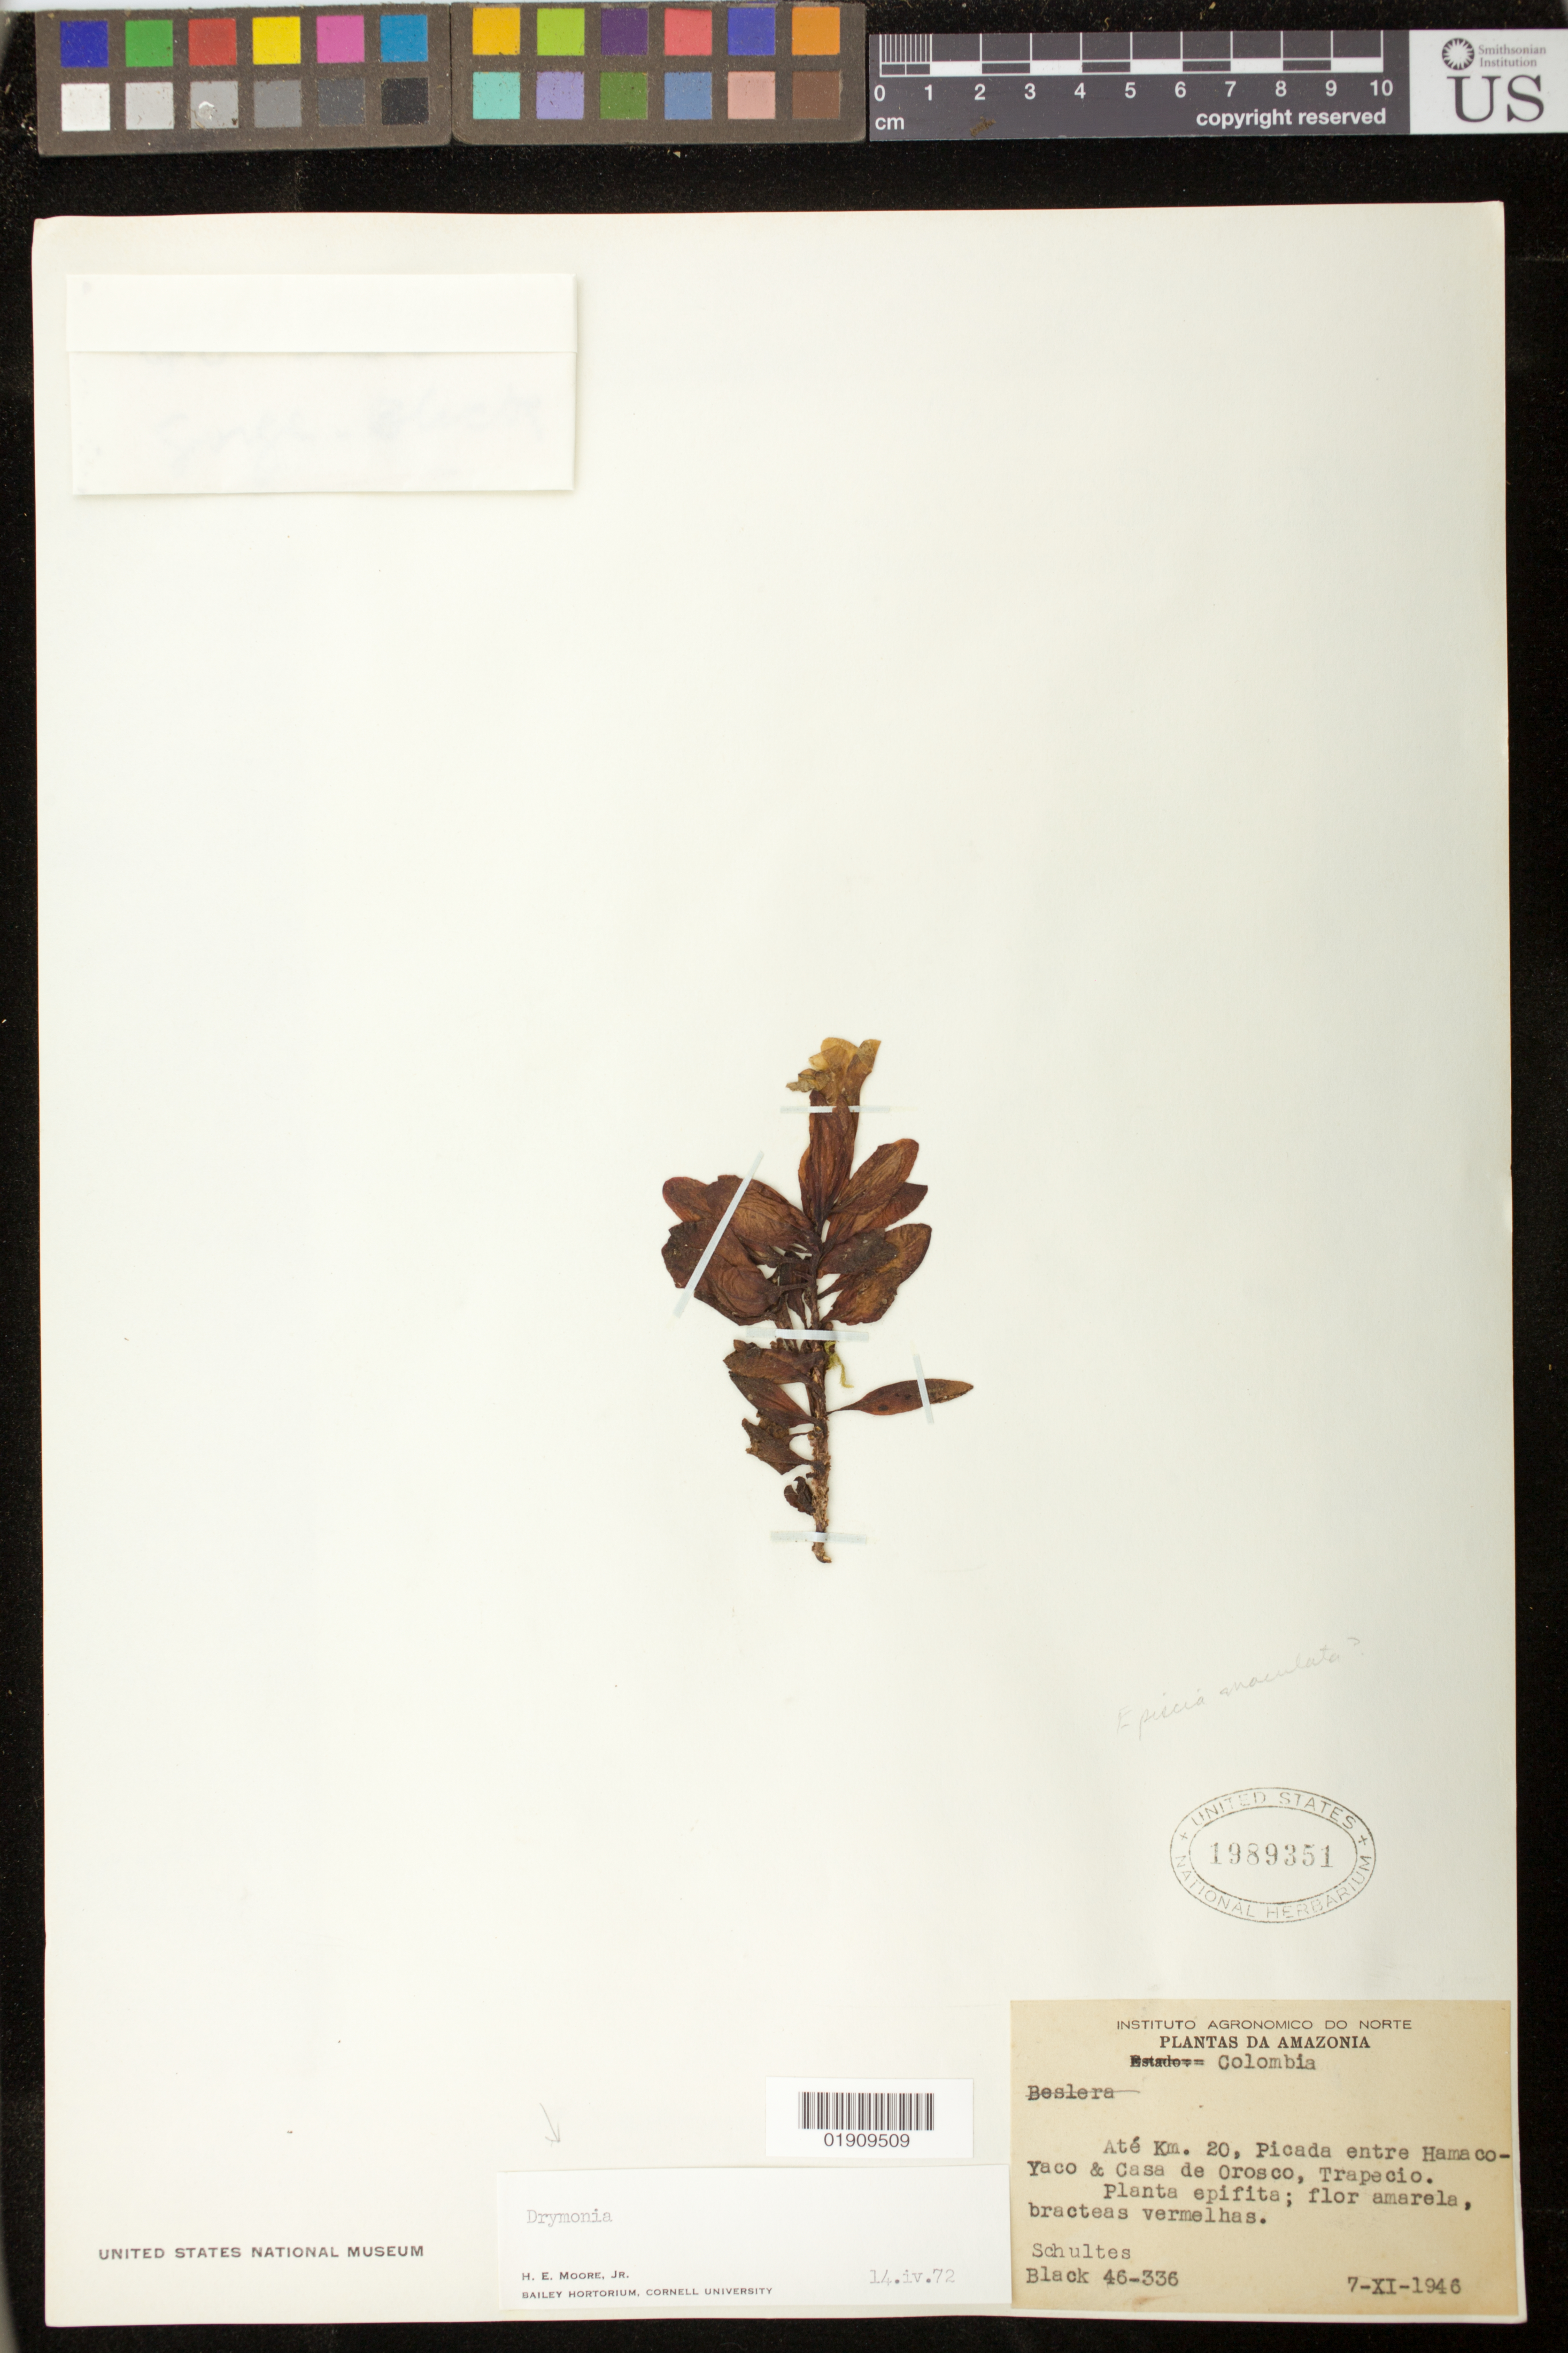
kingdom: Plantae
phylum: Tracheophyta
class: Magnoliopsida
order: Lamiales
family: Gesneriaceae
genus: Drymonia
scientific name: Drymonia sp.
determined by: Moore, H. E.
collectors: -- Black & -- Schultes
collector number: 46-336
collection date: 1946-11-07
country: Colombia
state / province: Amazonas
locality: Ate Km. 20, picada entre Hamacoyaco & Casa de Orosco, Trapecio.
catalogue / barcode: US 1989351